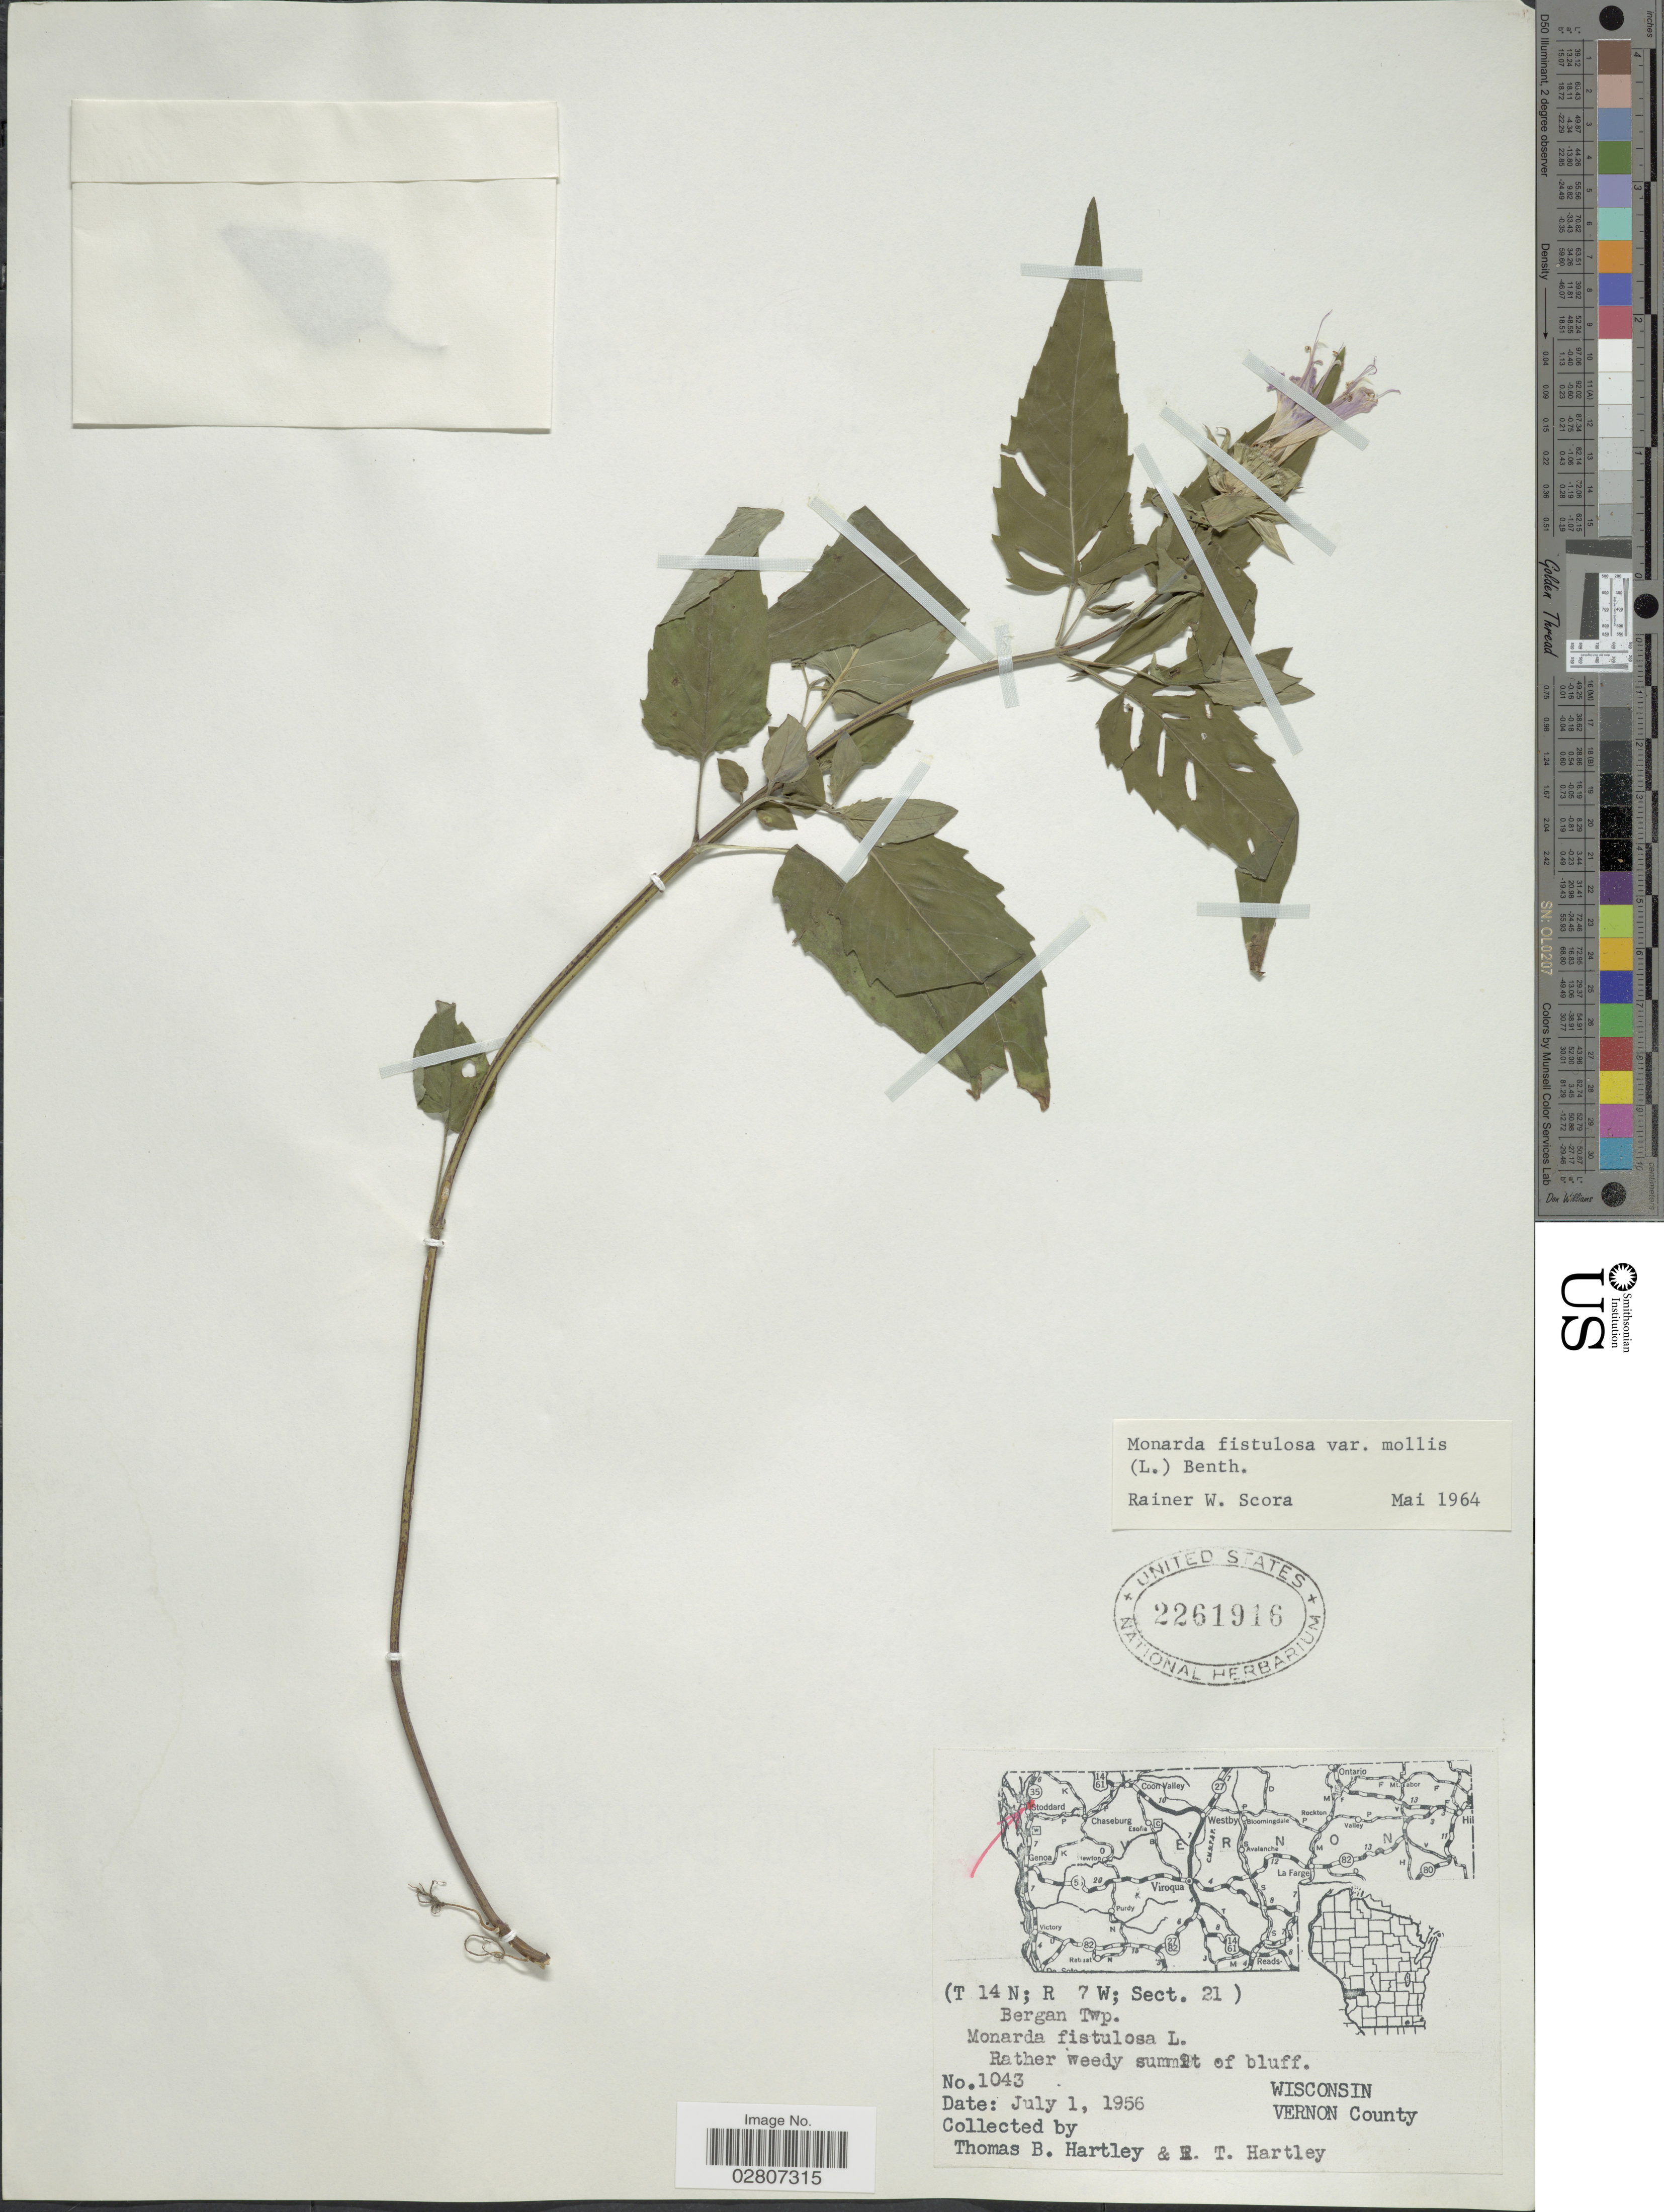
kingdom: Plantae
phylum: Tracheophyta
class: Magnoliopsida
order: Lamiales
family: Lamiaceae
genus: Monarda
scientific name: Monarda fistulosa var. mollis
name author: (L.) L.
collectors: T. Hartley & R. T. Hartley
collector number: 1043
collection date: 1956-07-01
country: United States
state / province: Wisconsin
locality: (T 14 N; R 7 W; Sect. 21). Bergan Twp. Wisconsin, Vernon County.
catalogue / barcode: US 2261916